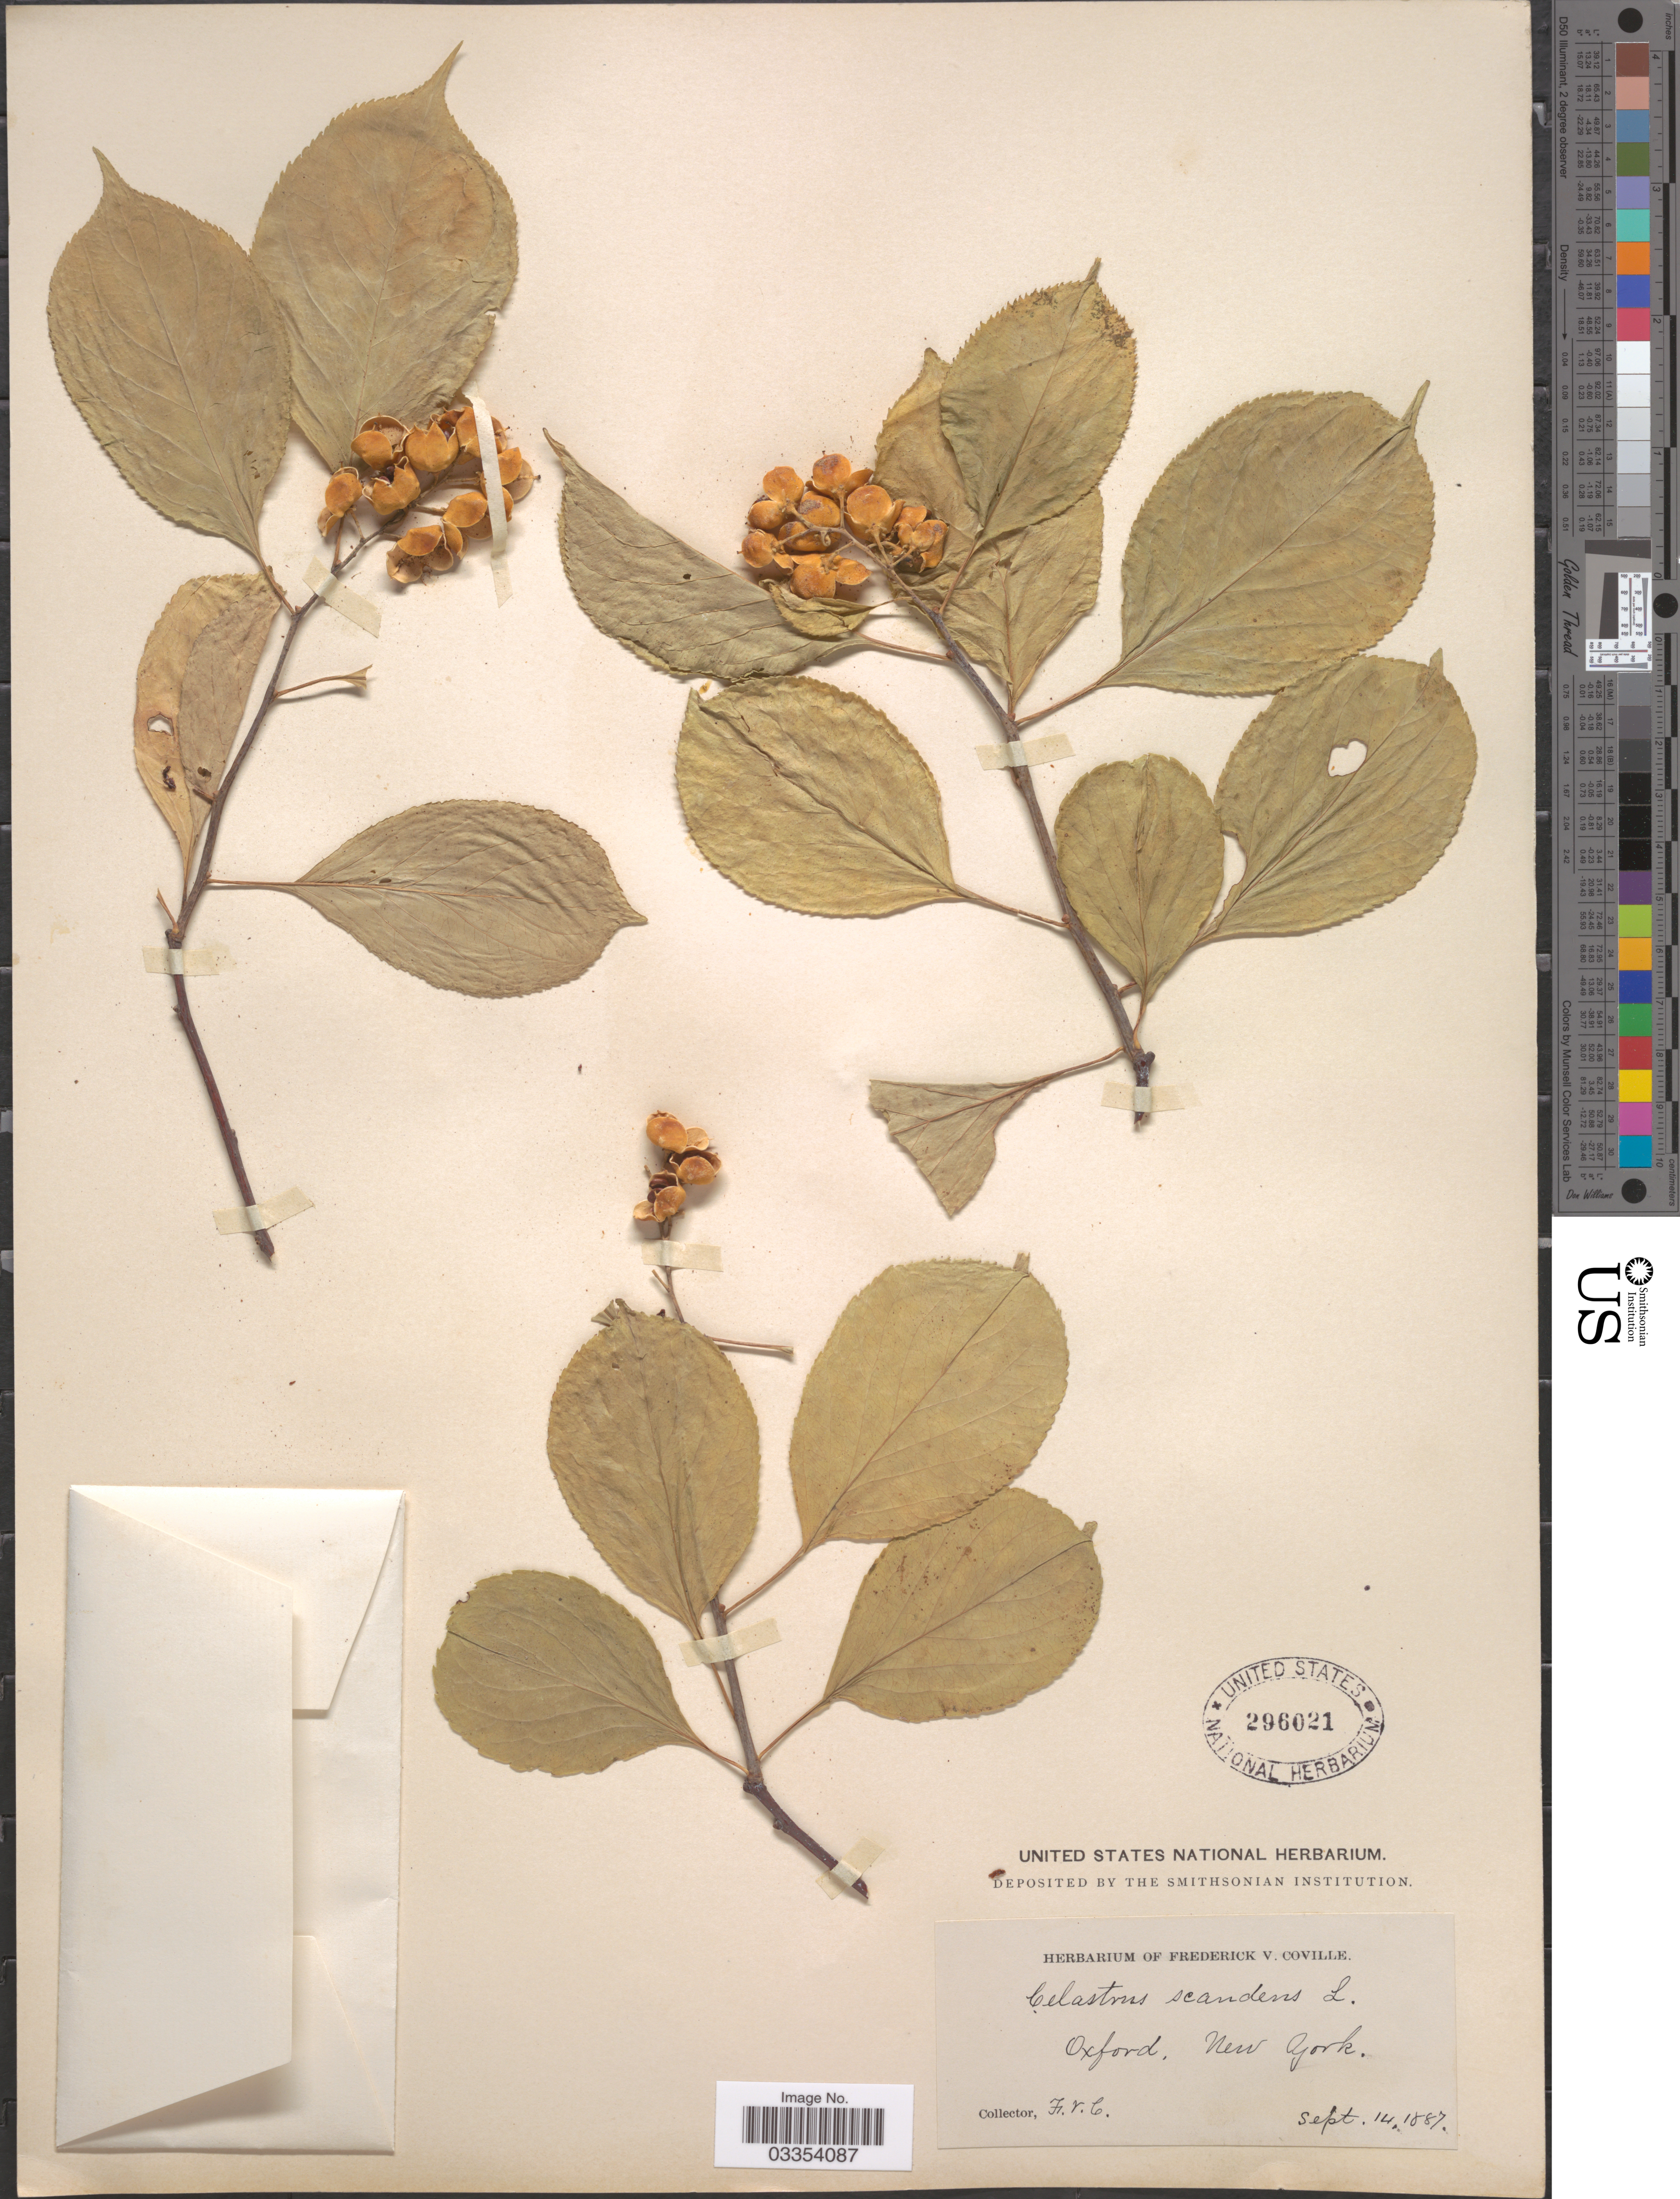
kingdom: Plantae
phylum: Tracheophyta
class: Magnoliopsida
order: Celastrales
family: Celastraceae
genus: Celastrus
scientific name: Celastrus scandens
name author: L.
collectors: F. V. Coville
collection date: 1887-09-14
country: United States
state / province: New York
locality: Oxford.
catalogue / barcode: US 296021